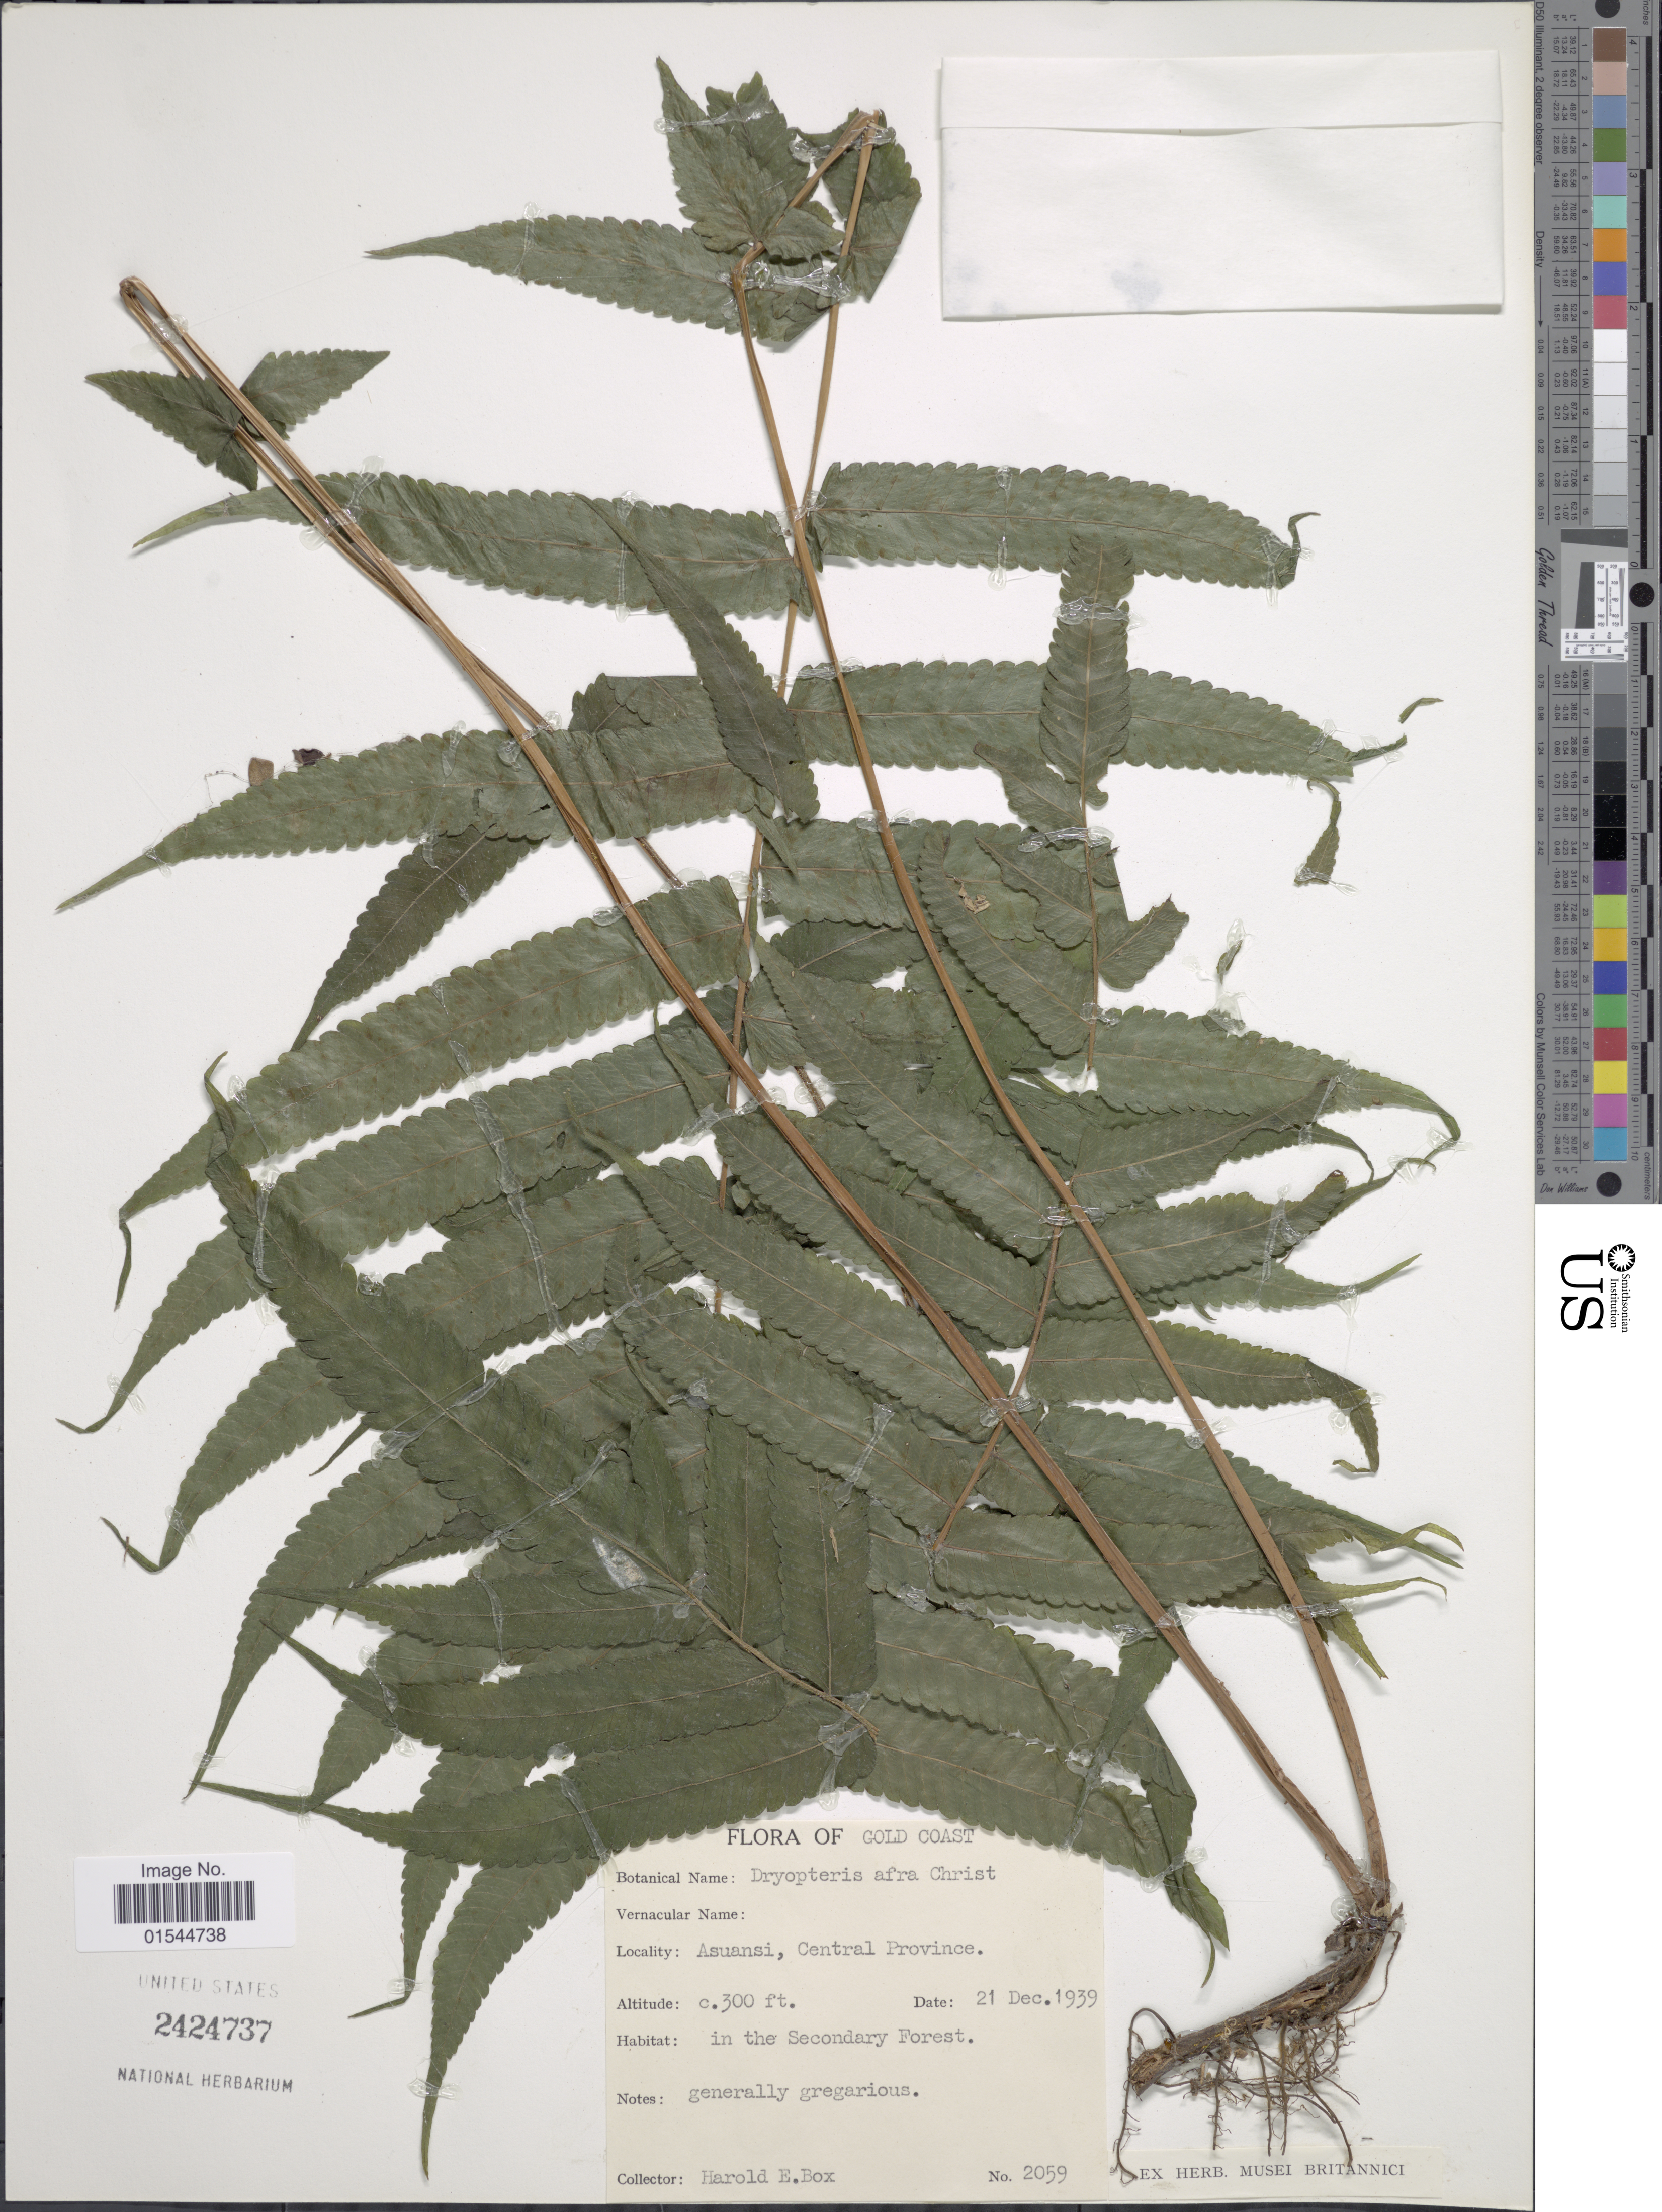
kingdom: Plantae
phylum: Tracheophyta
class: Polypodiopsida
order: Polypodiales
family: Thelypteridaceae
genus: Pneumatopteris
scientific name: Pneumatopteris afra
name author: (Christ) Holttum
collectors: H. E. Box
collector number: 2059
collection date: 1939-12-21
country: Ghana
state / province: Central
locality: Gold Coast, Asuansi, Central Province, in the Secondary Forest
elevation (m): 91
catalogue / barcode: US 2424737